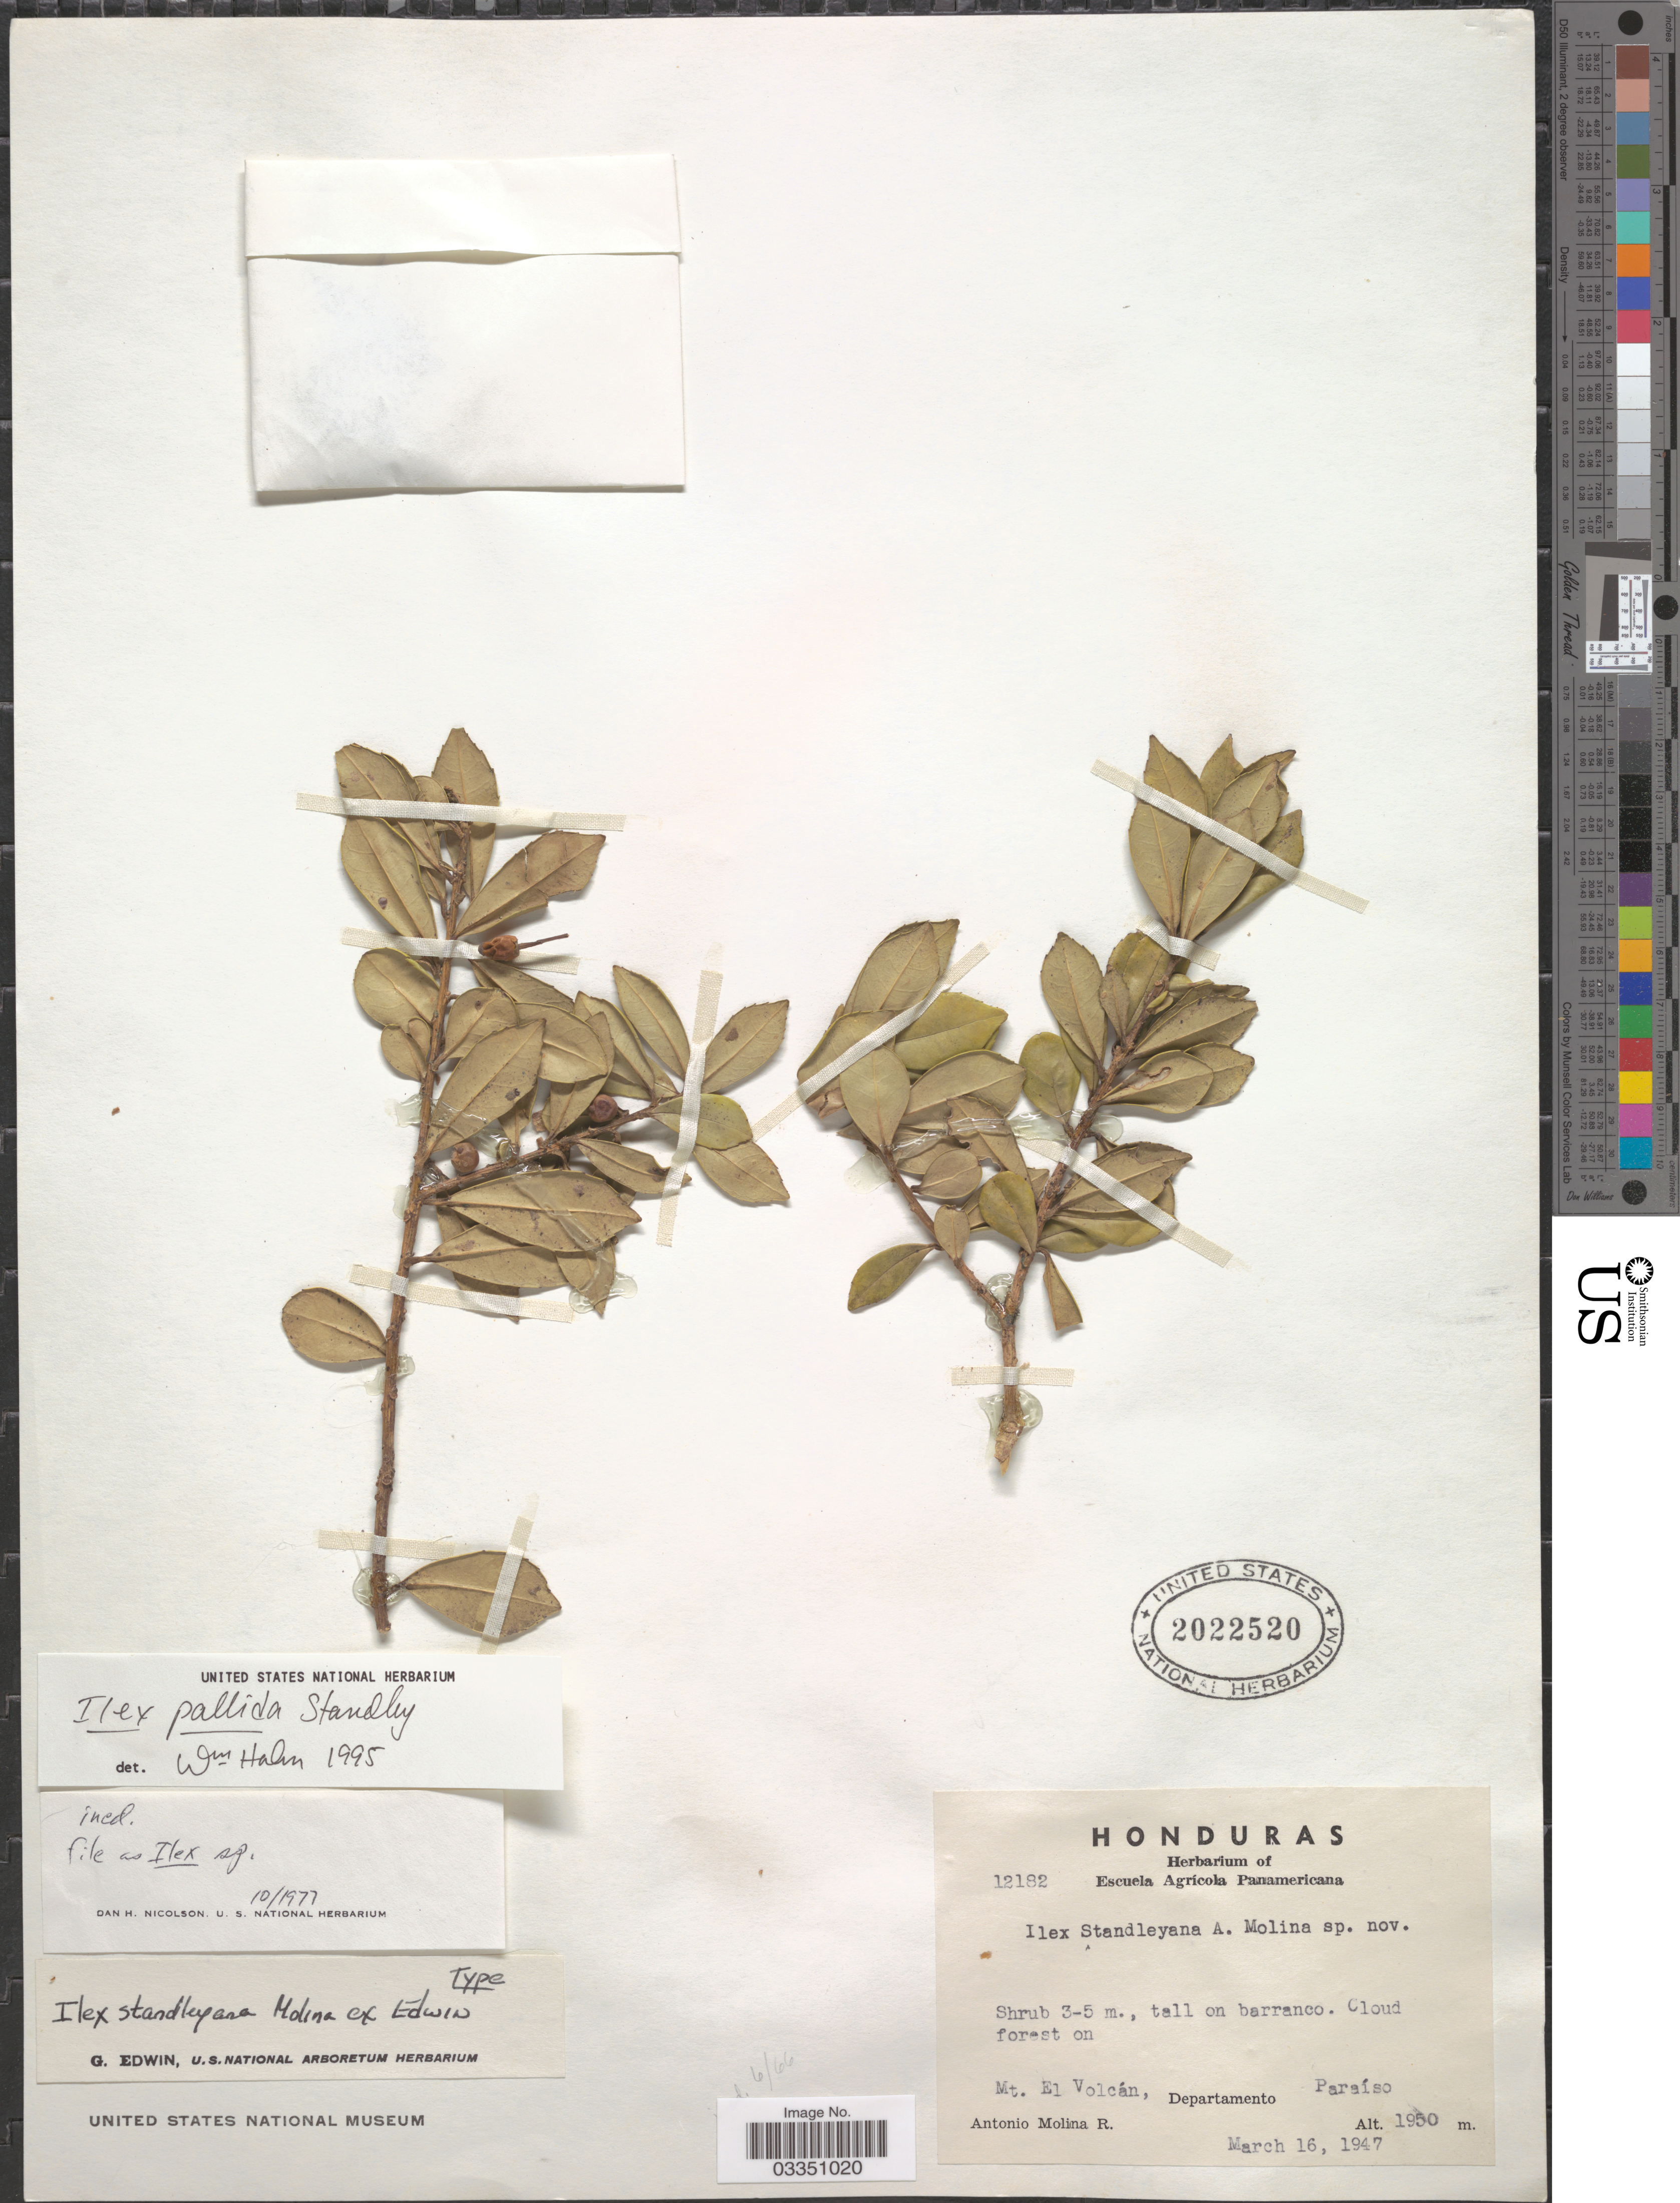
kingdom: Plantae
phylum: Tracheophyta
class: Magnoliopsida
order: Aquifoliales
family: Aquifoliaceae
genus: Ilex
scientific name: Ilex pallida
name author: Standl.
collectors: A. Molina R.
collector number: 12182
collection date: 1947-03-16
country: Honduras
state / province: El Paraíso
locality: Cloud forest on Mt. El Volcán, Departamento Paraíso.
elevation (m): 1950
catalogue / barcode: US 2022520